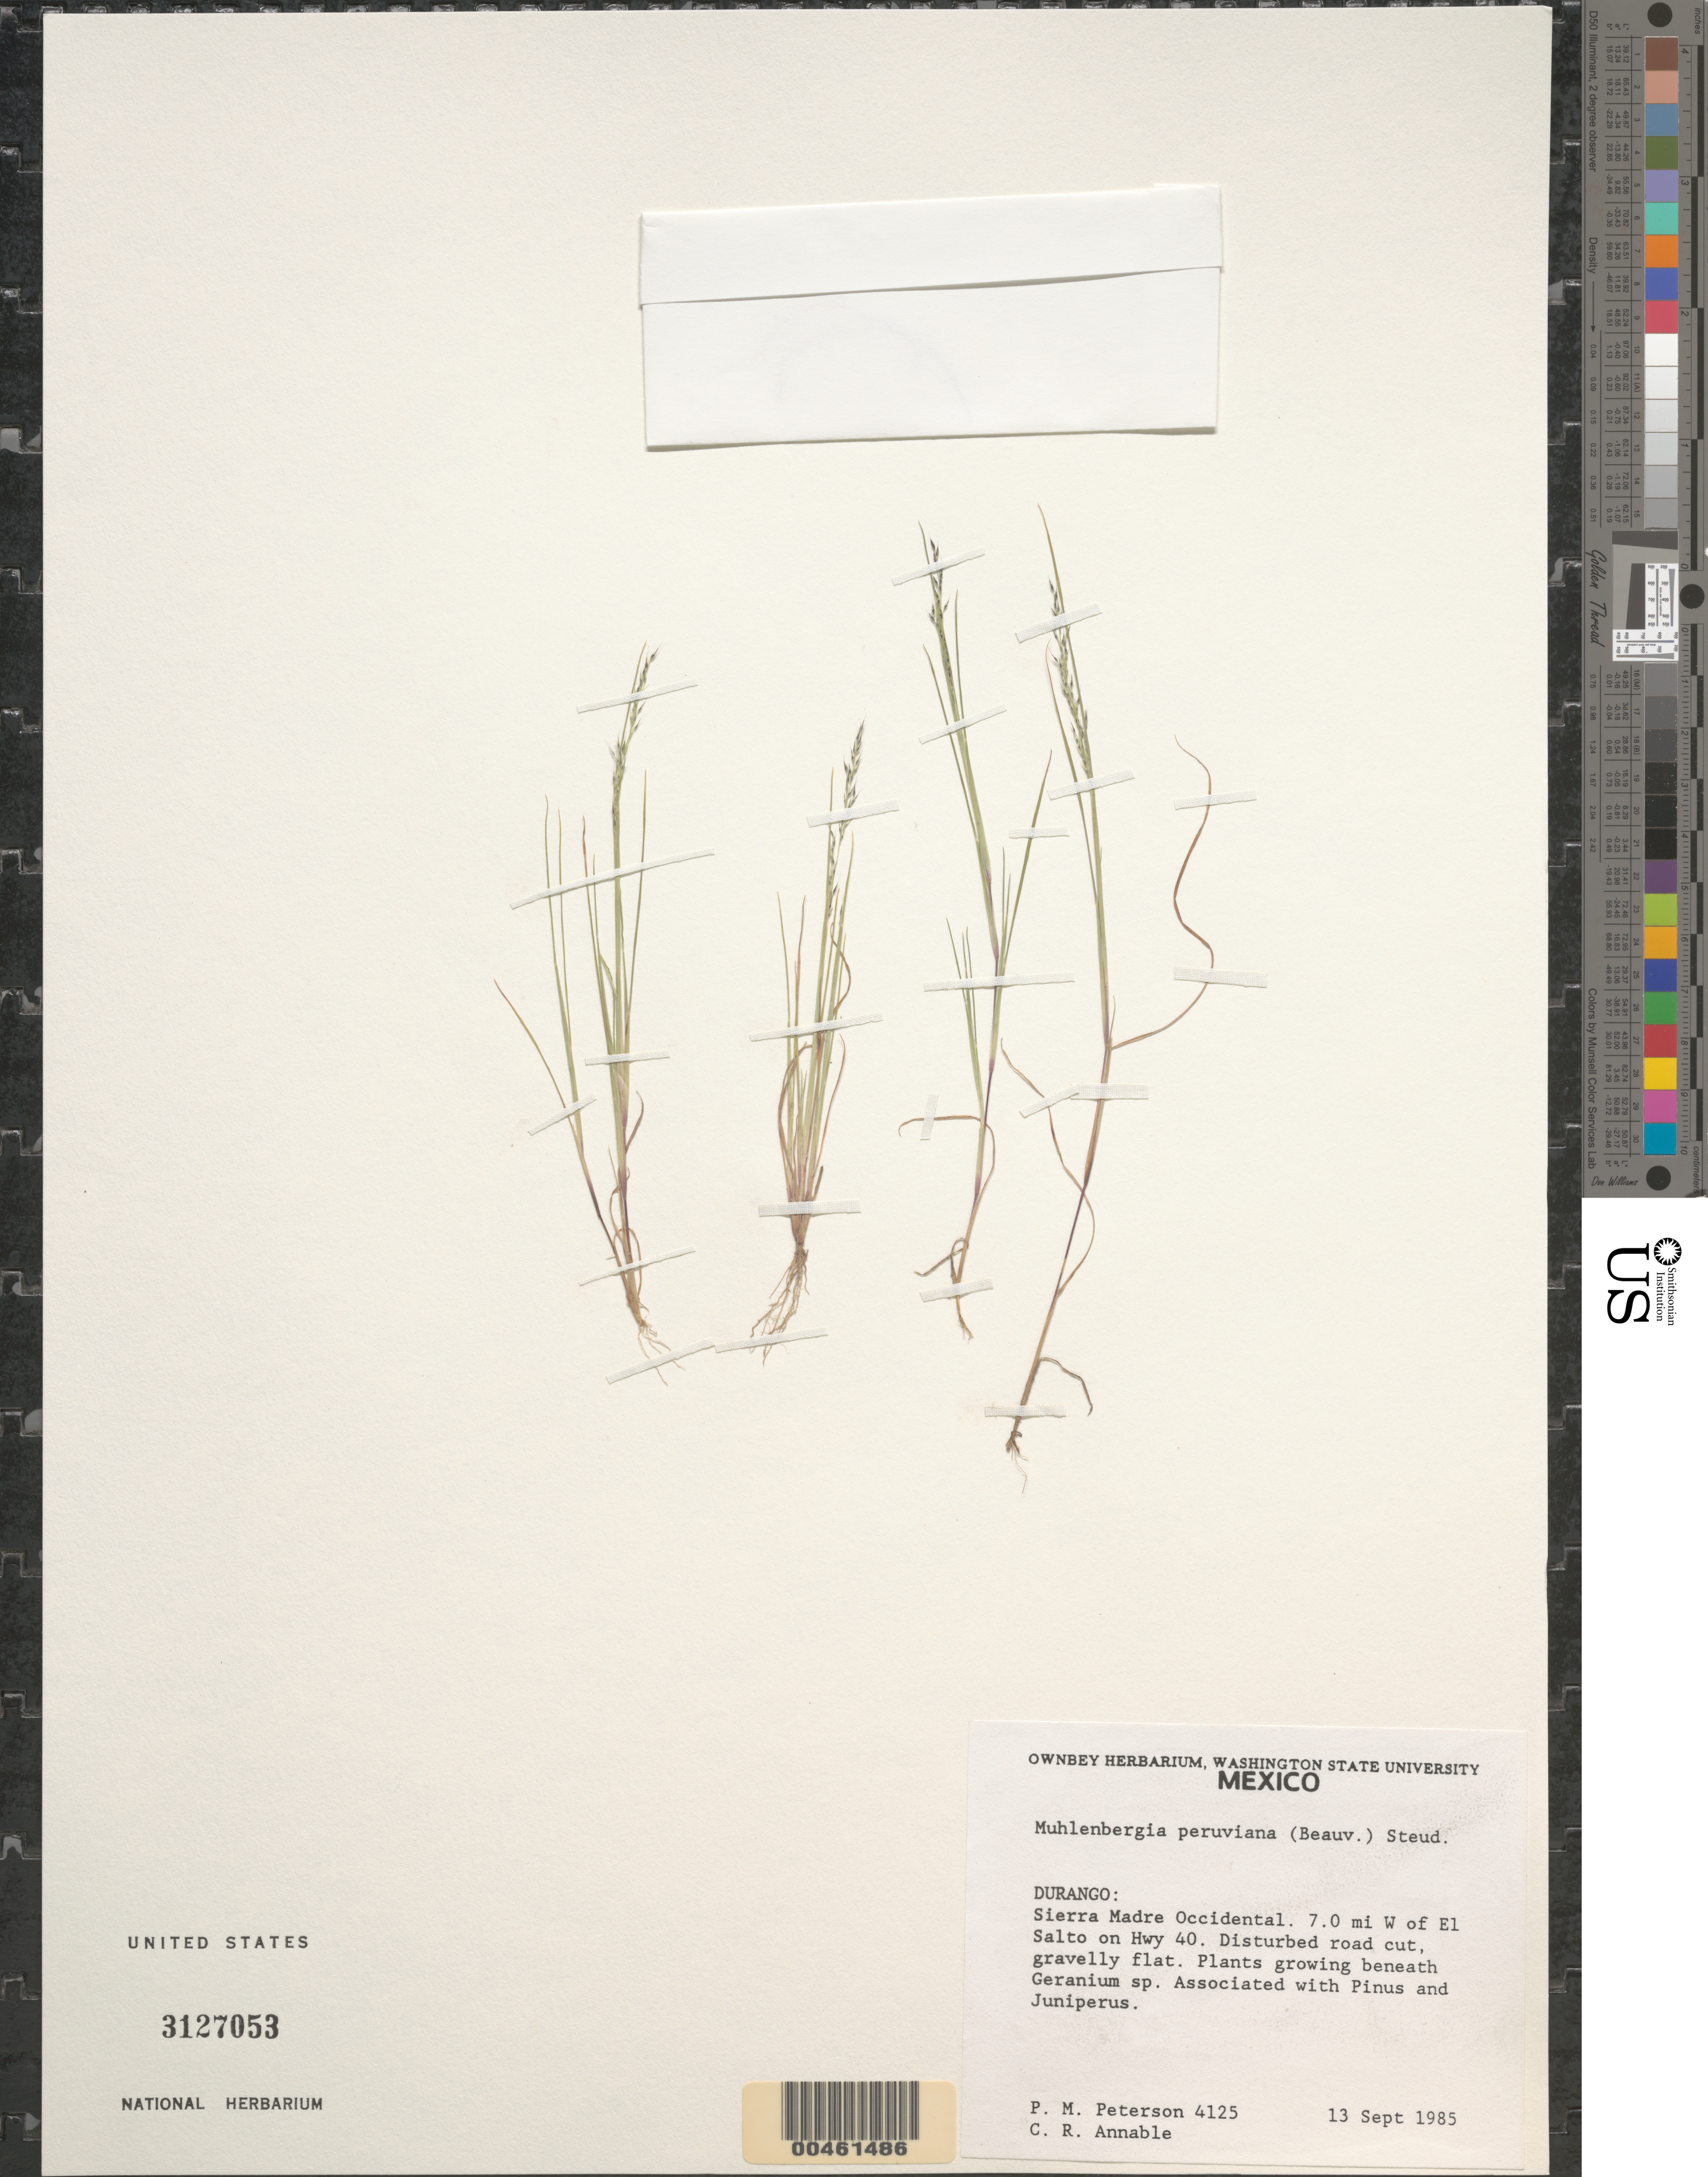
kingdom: Plantae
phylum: Tracheophyta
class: Liliopsida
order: Poales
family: Poaceae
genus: Muhlenbergia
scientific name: Muhlenbergia peruviana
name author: (P. Beauv.) Steud.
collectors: P. M. Peterson & C. R. Annable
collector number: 04125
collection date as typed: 13 Sep 1985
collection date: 1985-09-13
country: Mexico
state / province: Durango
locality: Sierra Madre Occidental, 7.0 miles W of El Salto on Hwy 40.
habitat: Disturbed roadcut, gravelly flat. Associated with Pinus and Juniperus. Growing beneath Geranium sp.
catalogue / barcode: US 3127053